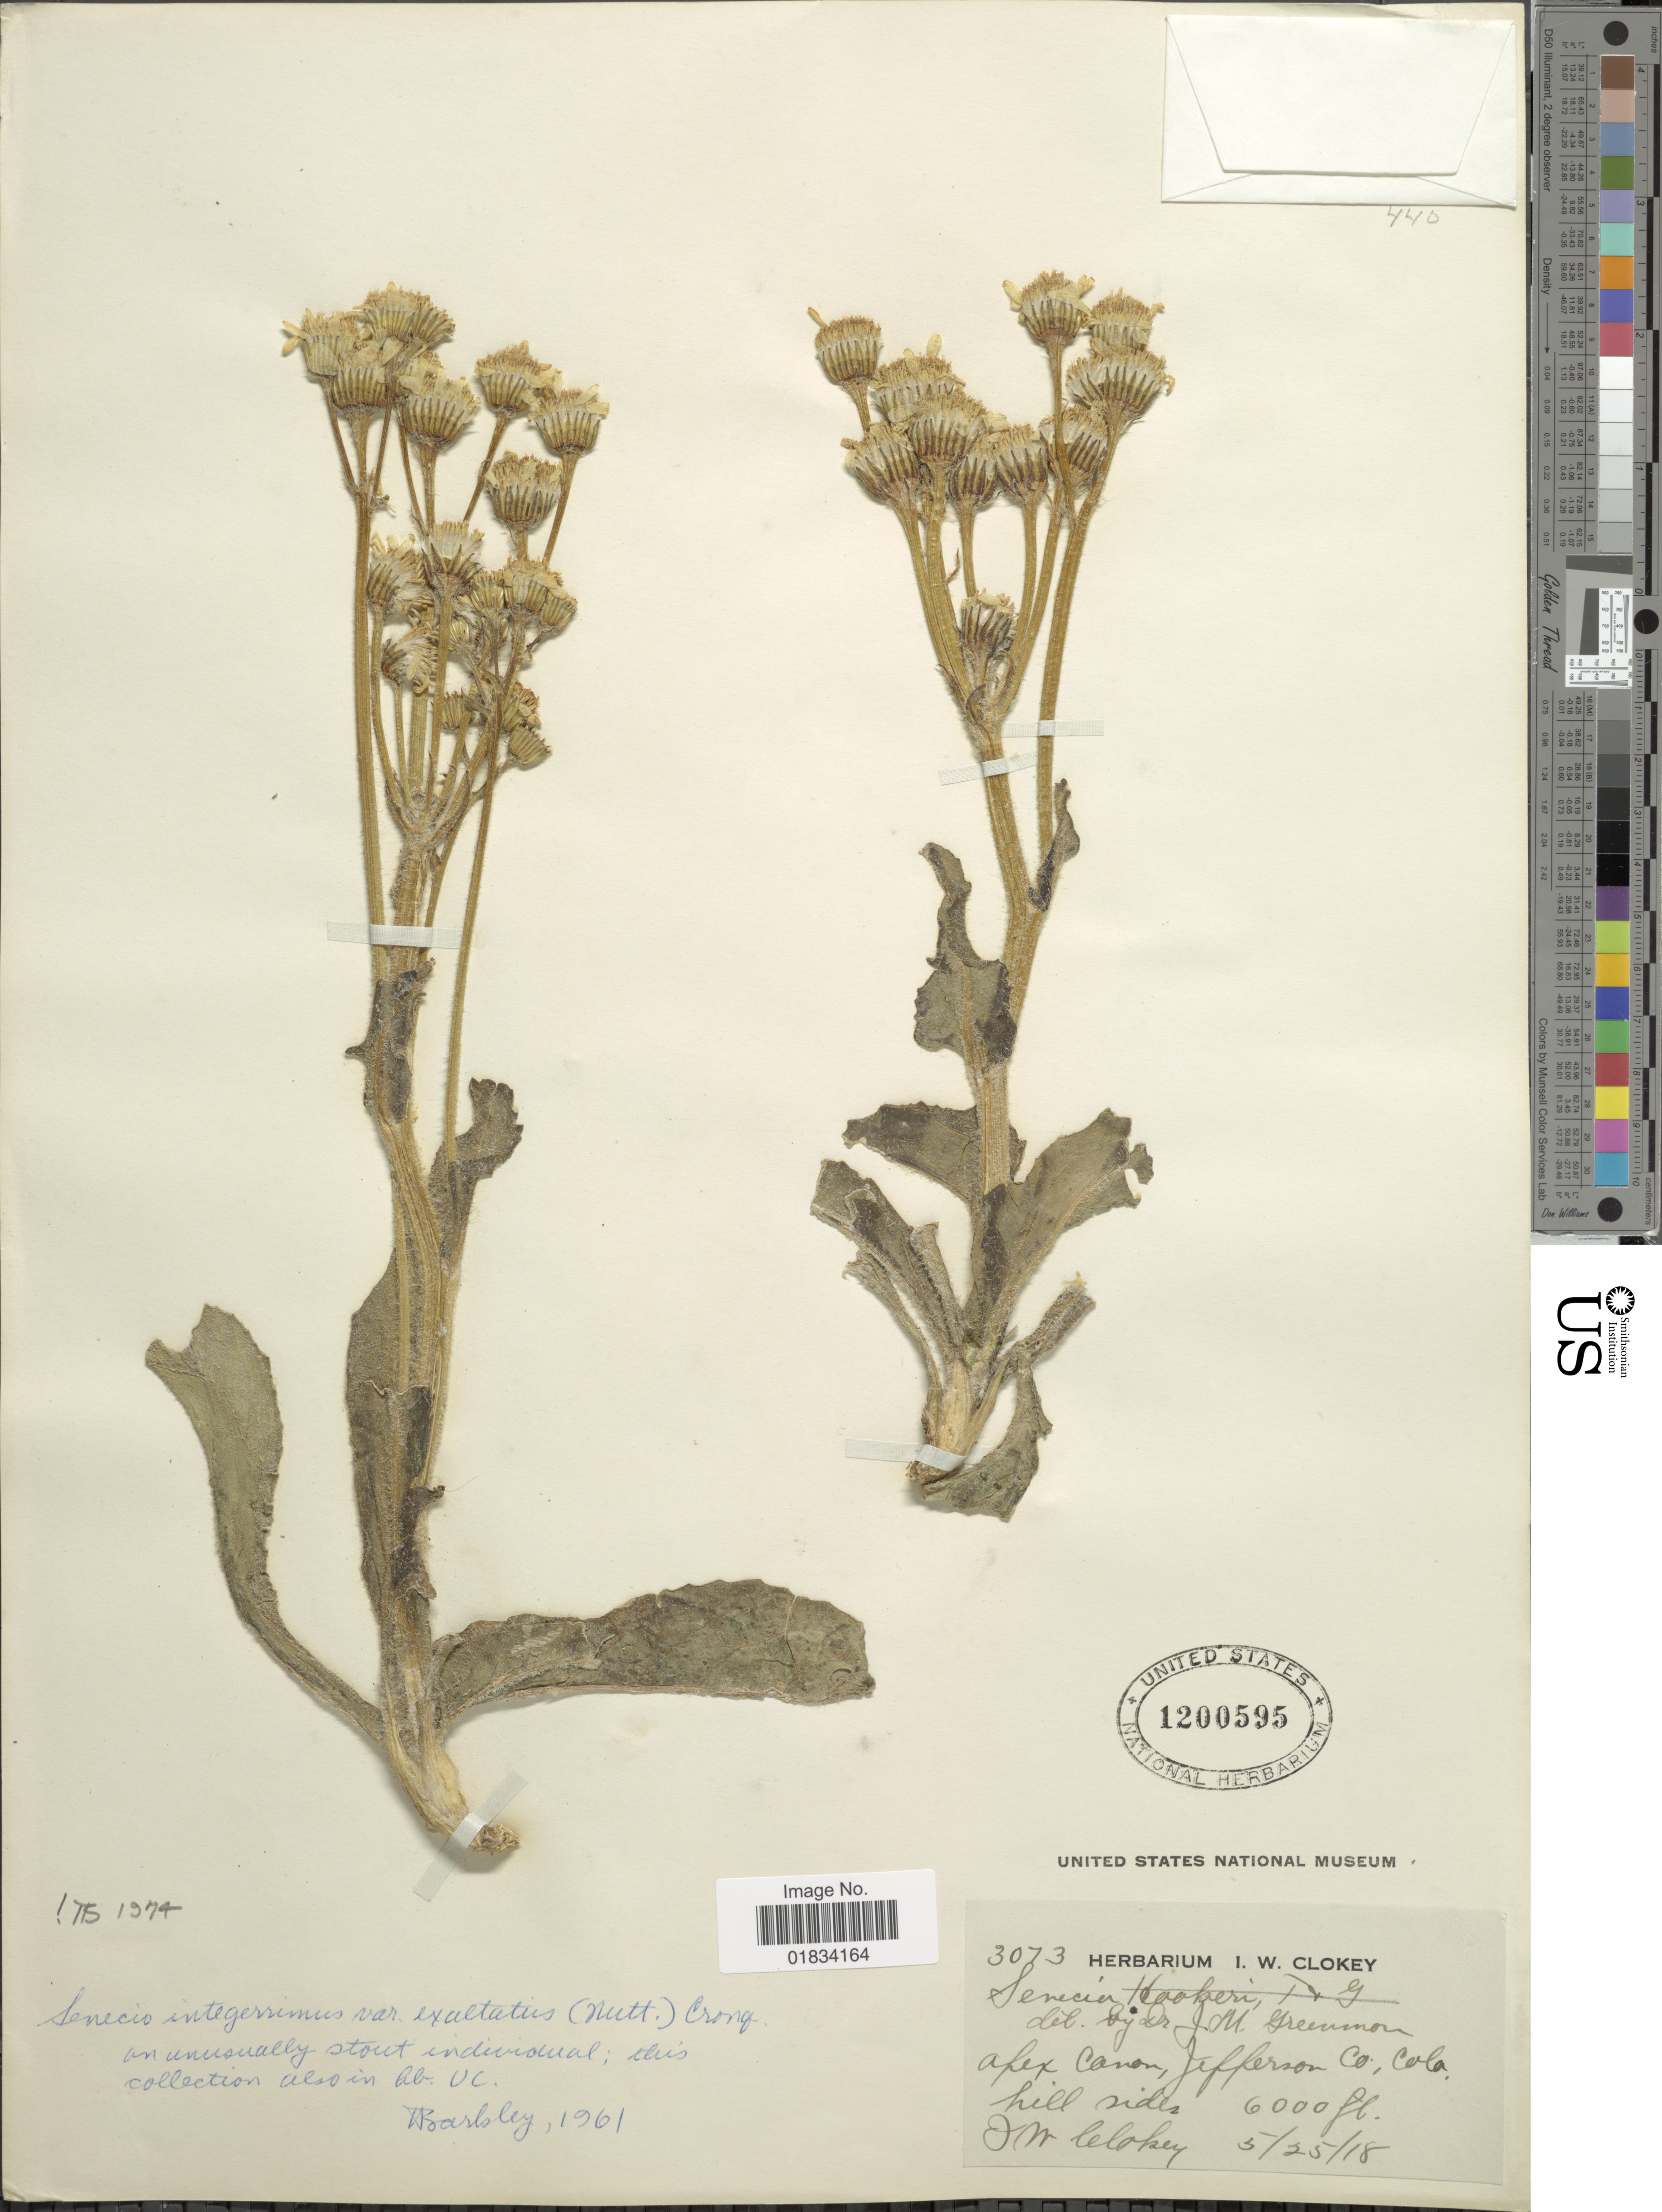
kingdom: Plantae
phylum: Tracheophyta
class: Magnoliopsida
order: Asterales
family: Asteraceae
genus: Senecio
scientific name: Senecio integerrimus var. exaltatus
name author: (Nutt.) Cronq.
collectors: I. W. Clokey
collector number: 3073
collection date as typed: Transcribed d/m/y: 25/5/18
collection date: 1918-05-25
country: United States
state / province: Colorado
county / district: Jefferson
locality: Apex Canon, Jefferson Co.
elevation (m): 1829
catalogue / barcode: US 1200595